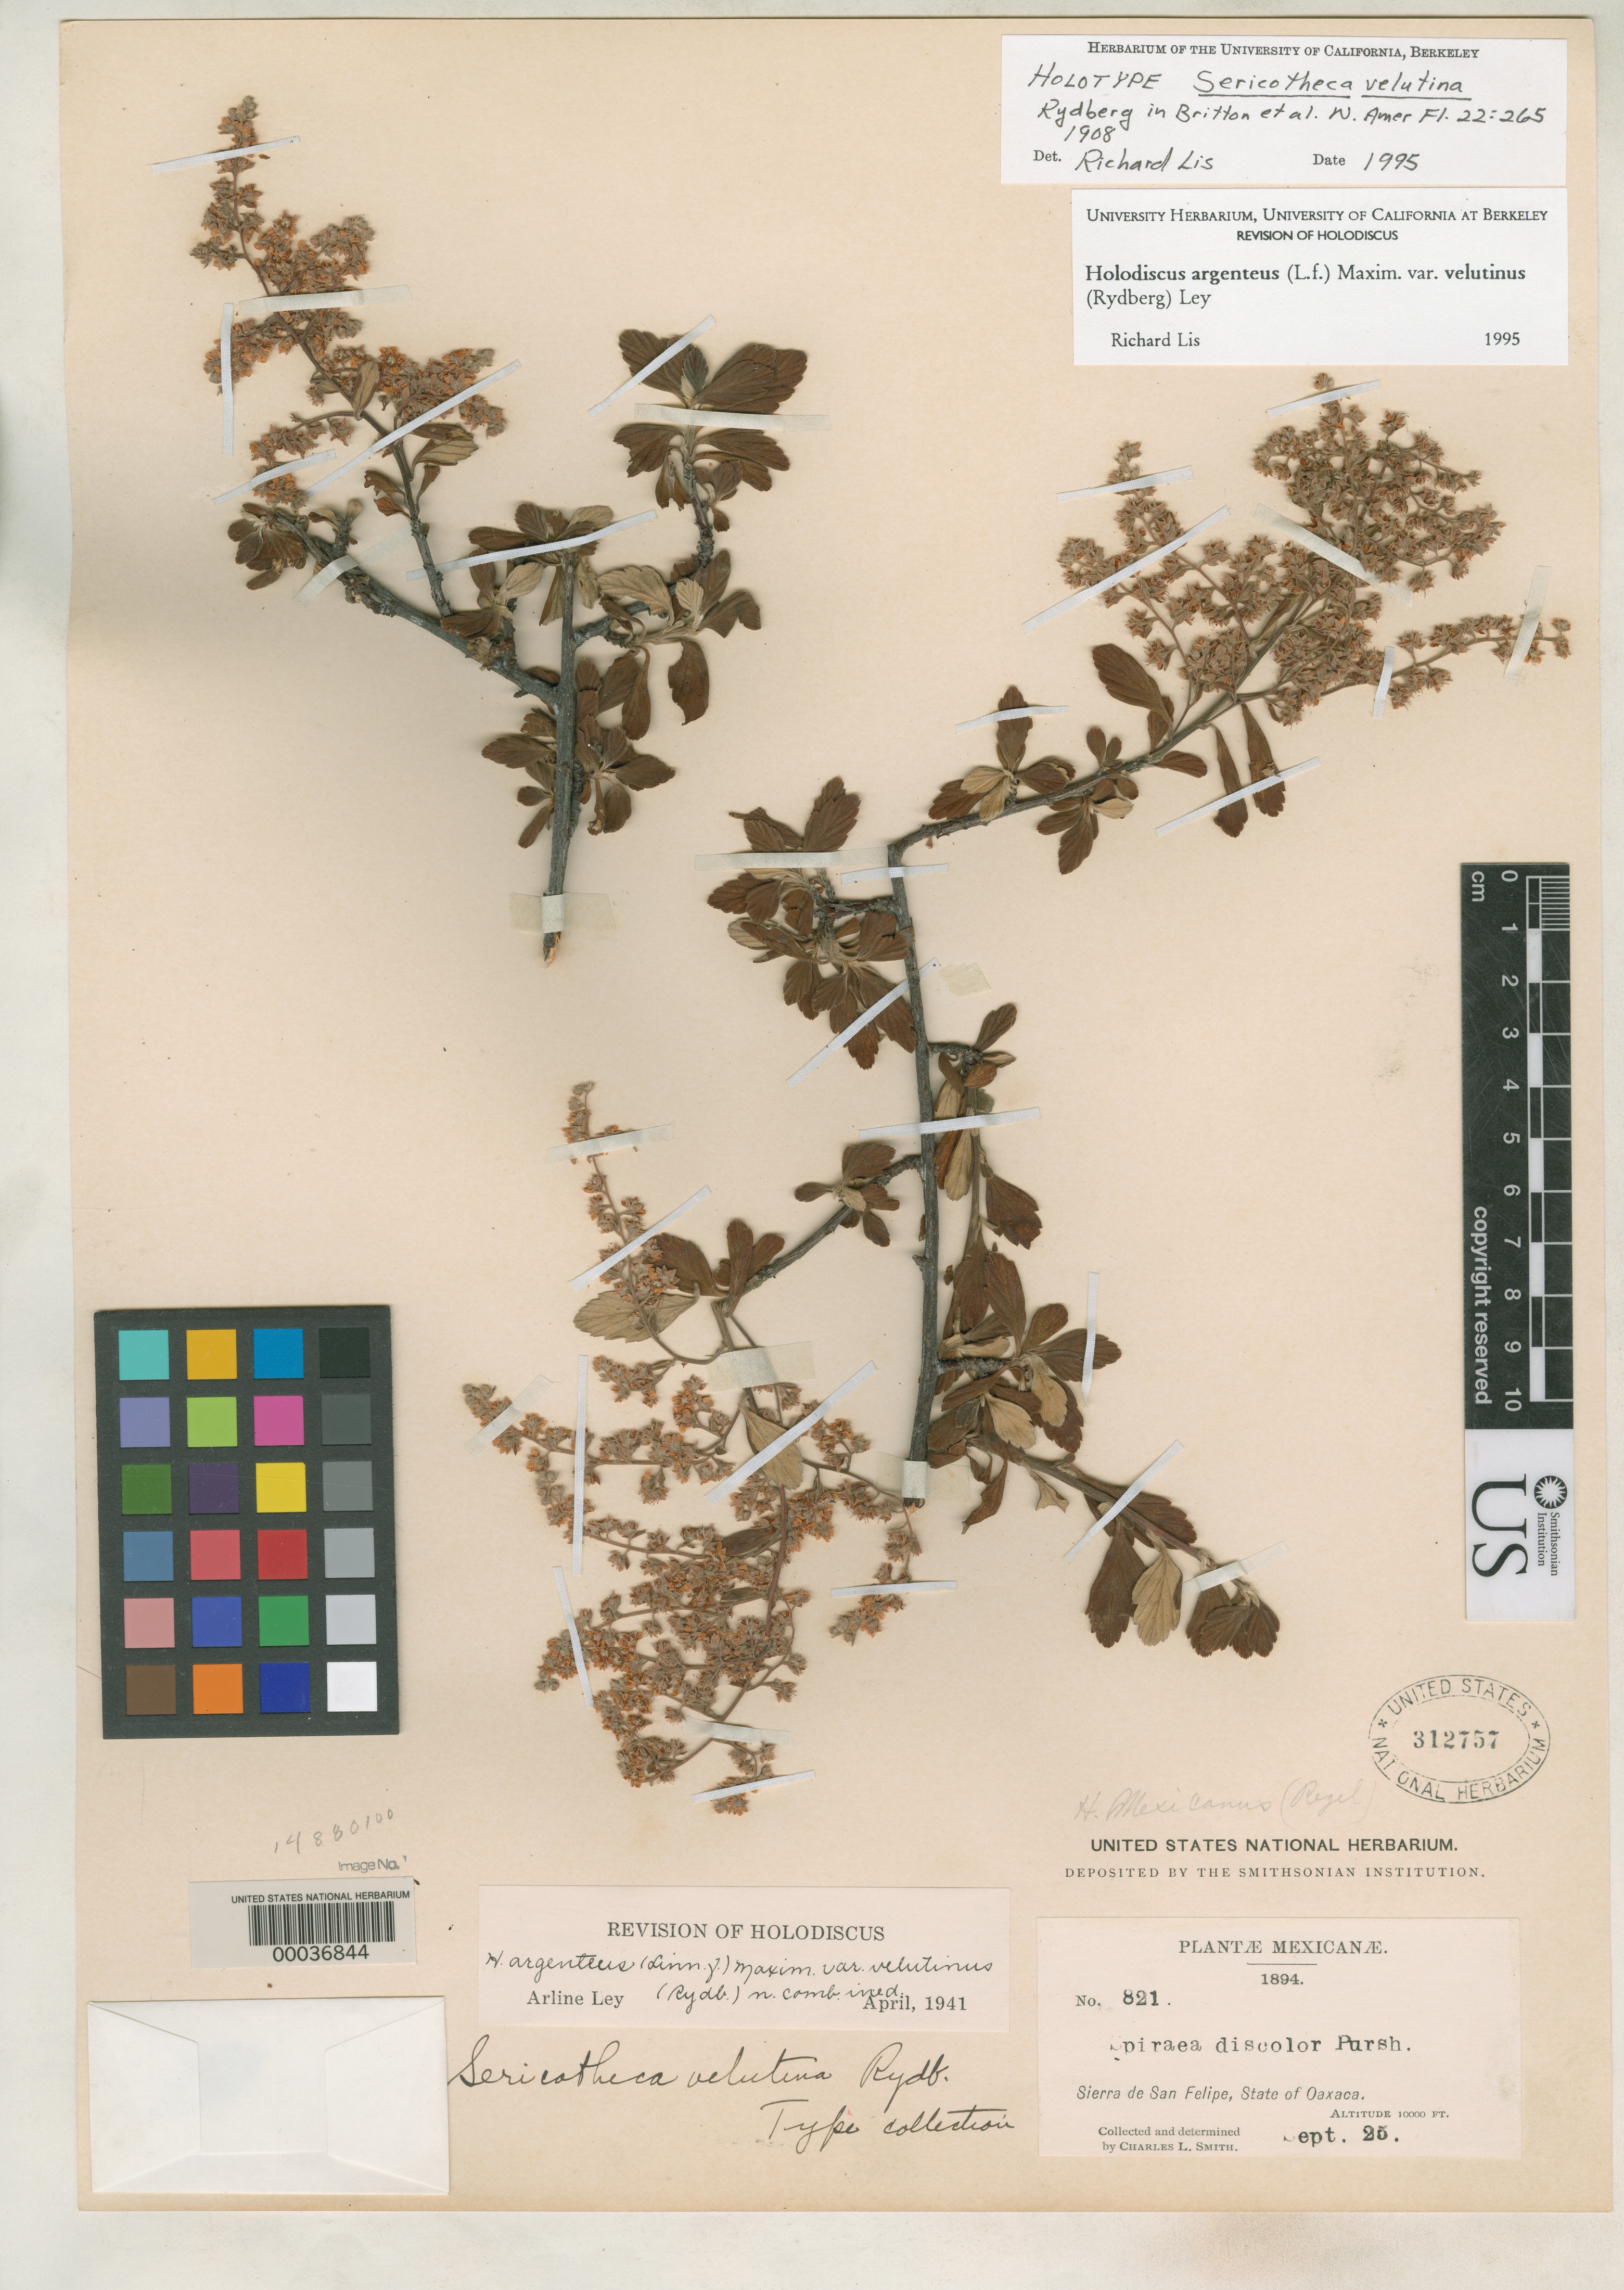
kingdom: Plantae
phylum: Tracheophyta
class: Magnoliopsida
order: Rosales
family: Rosaceae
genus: Sericotheca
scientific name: Sericotheca velutina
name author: Rydb.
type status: Holotype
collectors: C. L. Smith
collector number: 821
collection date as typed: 25 Sep 1894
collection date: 1894-09-25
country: Mexico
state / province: Oaxaca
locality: Sierra de San Felipe.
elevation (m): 3048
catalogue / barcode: US 312757